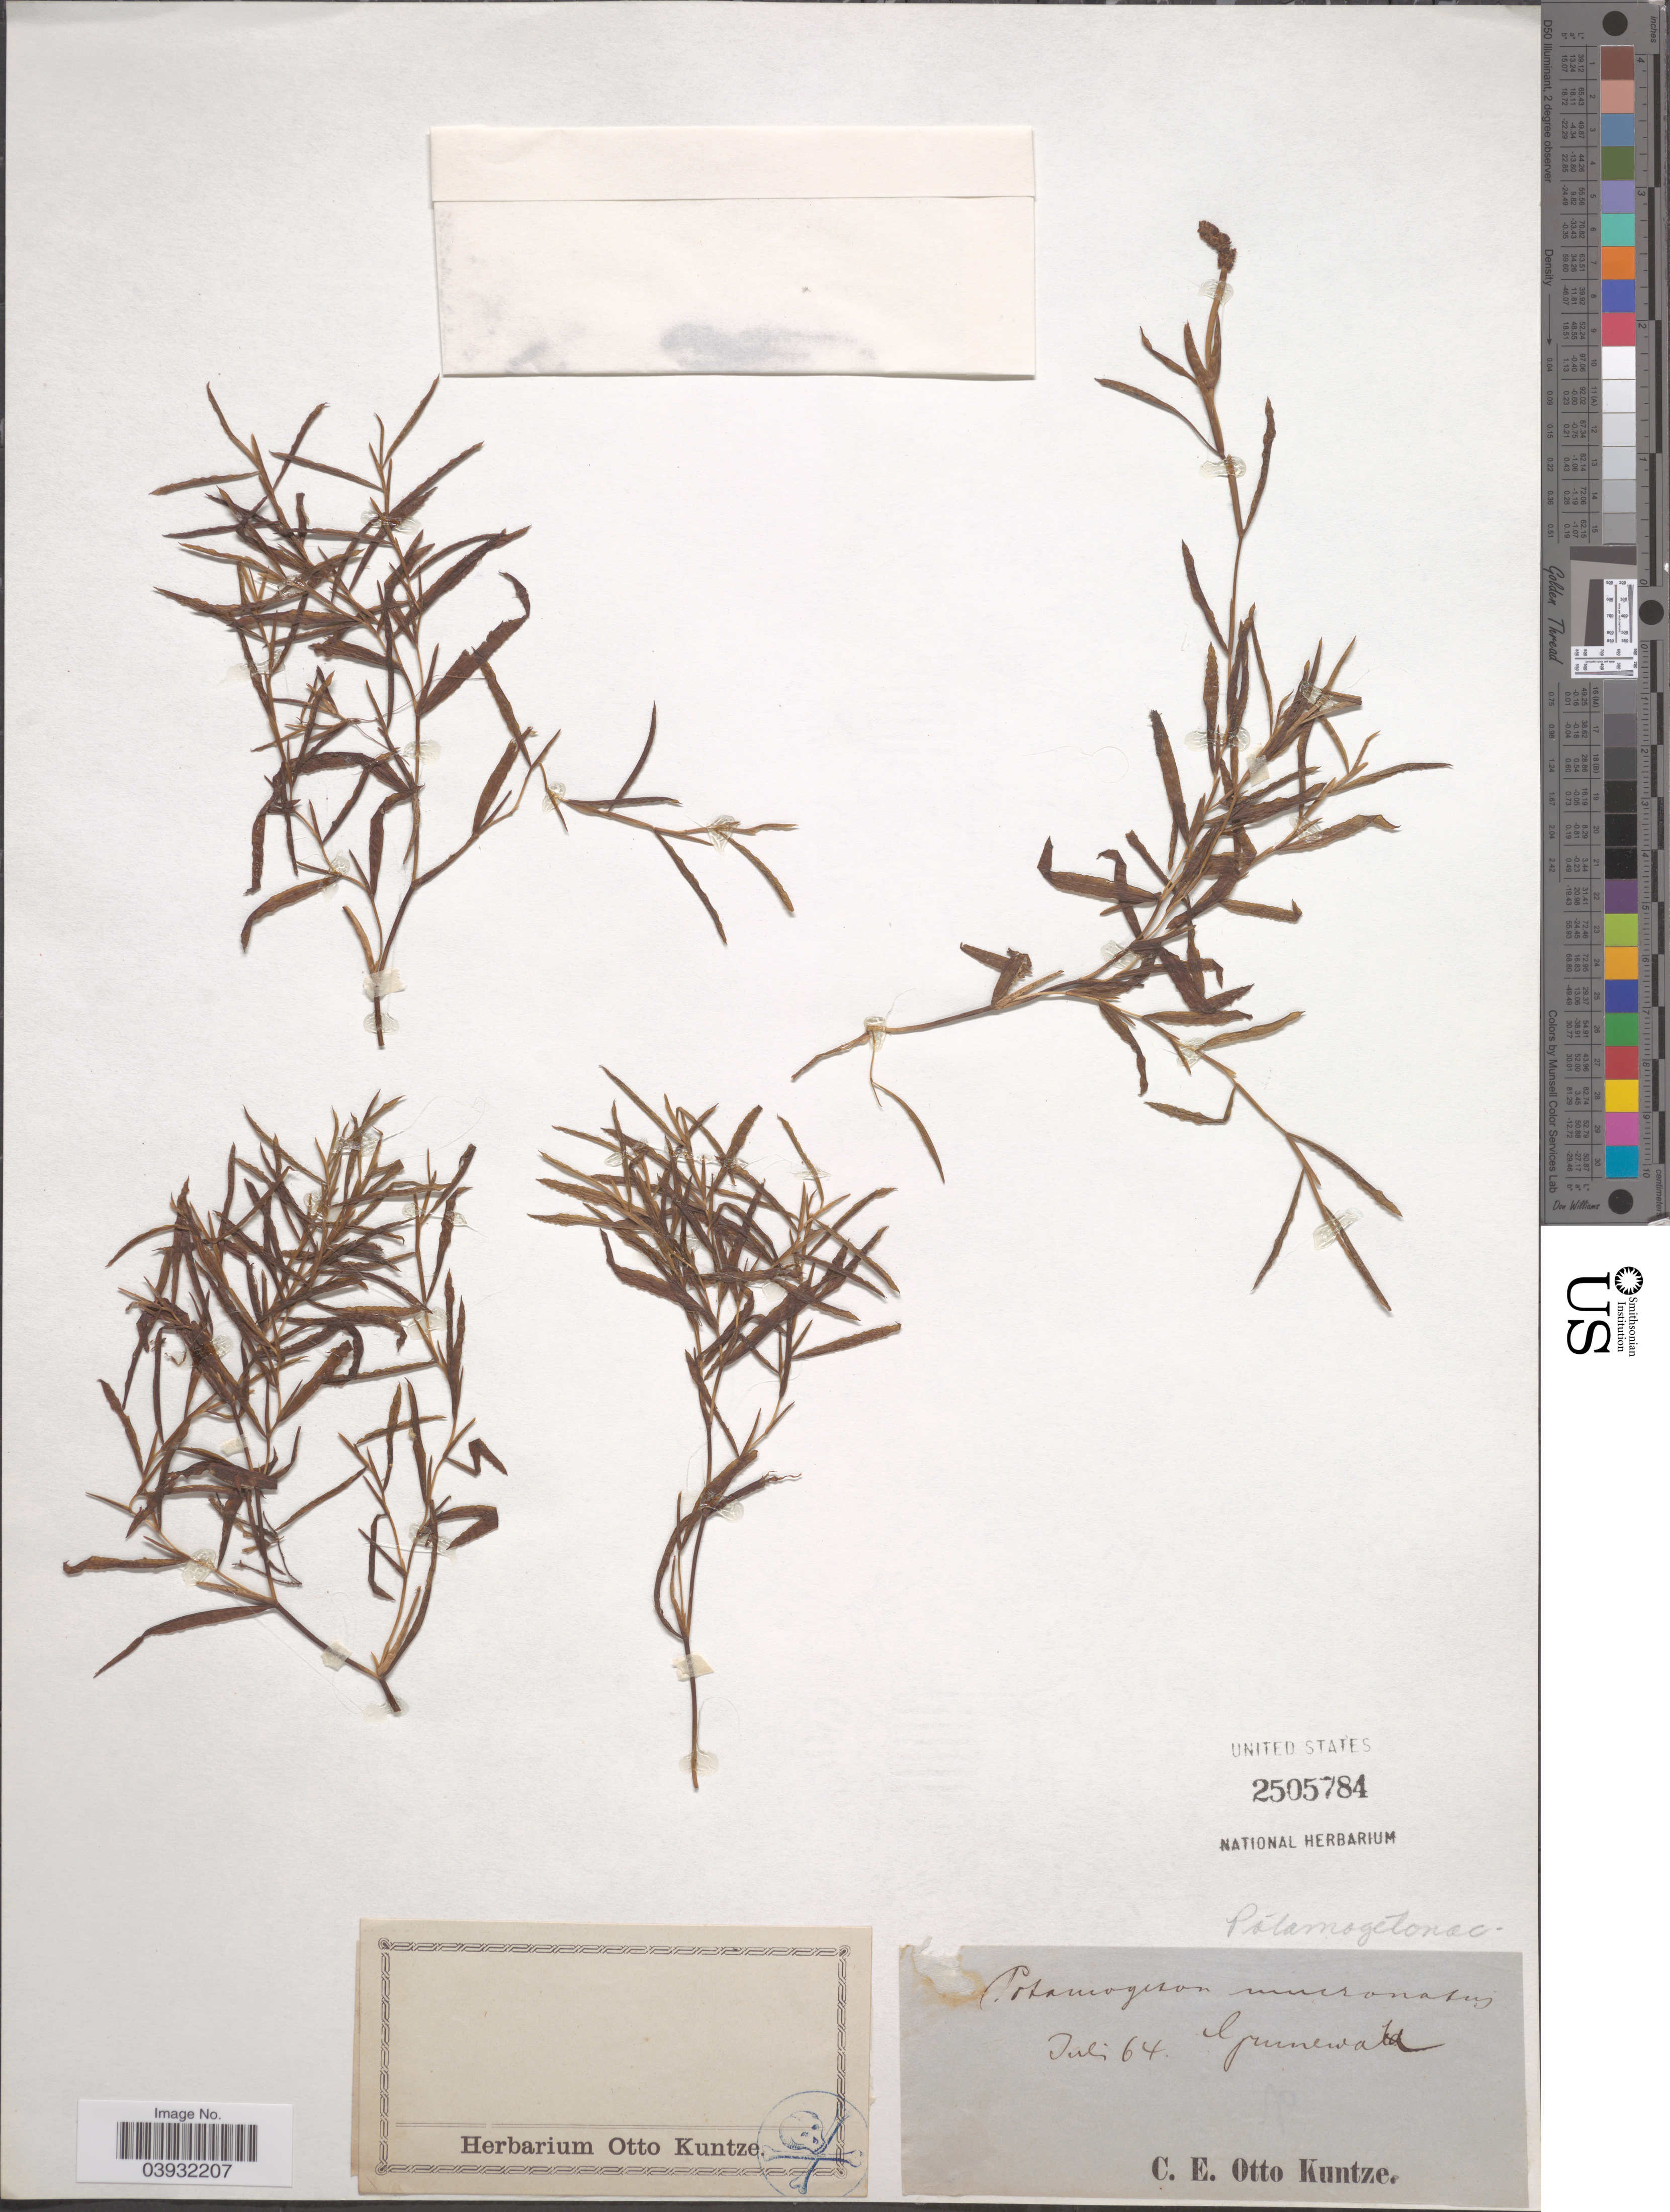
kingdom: Plantae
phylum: Tracheophyta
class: Liliopsida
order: Alismatales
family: Potamogetonaceae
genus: Potamogeton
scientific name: Potamogeton mucronatus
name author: Schrad. ex Sond.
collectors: C.E.O. Kuntze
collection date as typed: Transcribed d/m/y: /7/64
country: Germany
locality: Grunewald.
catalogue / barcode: US 2505784